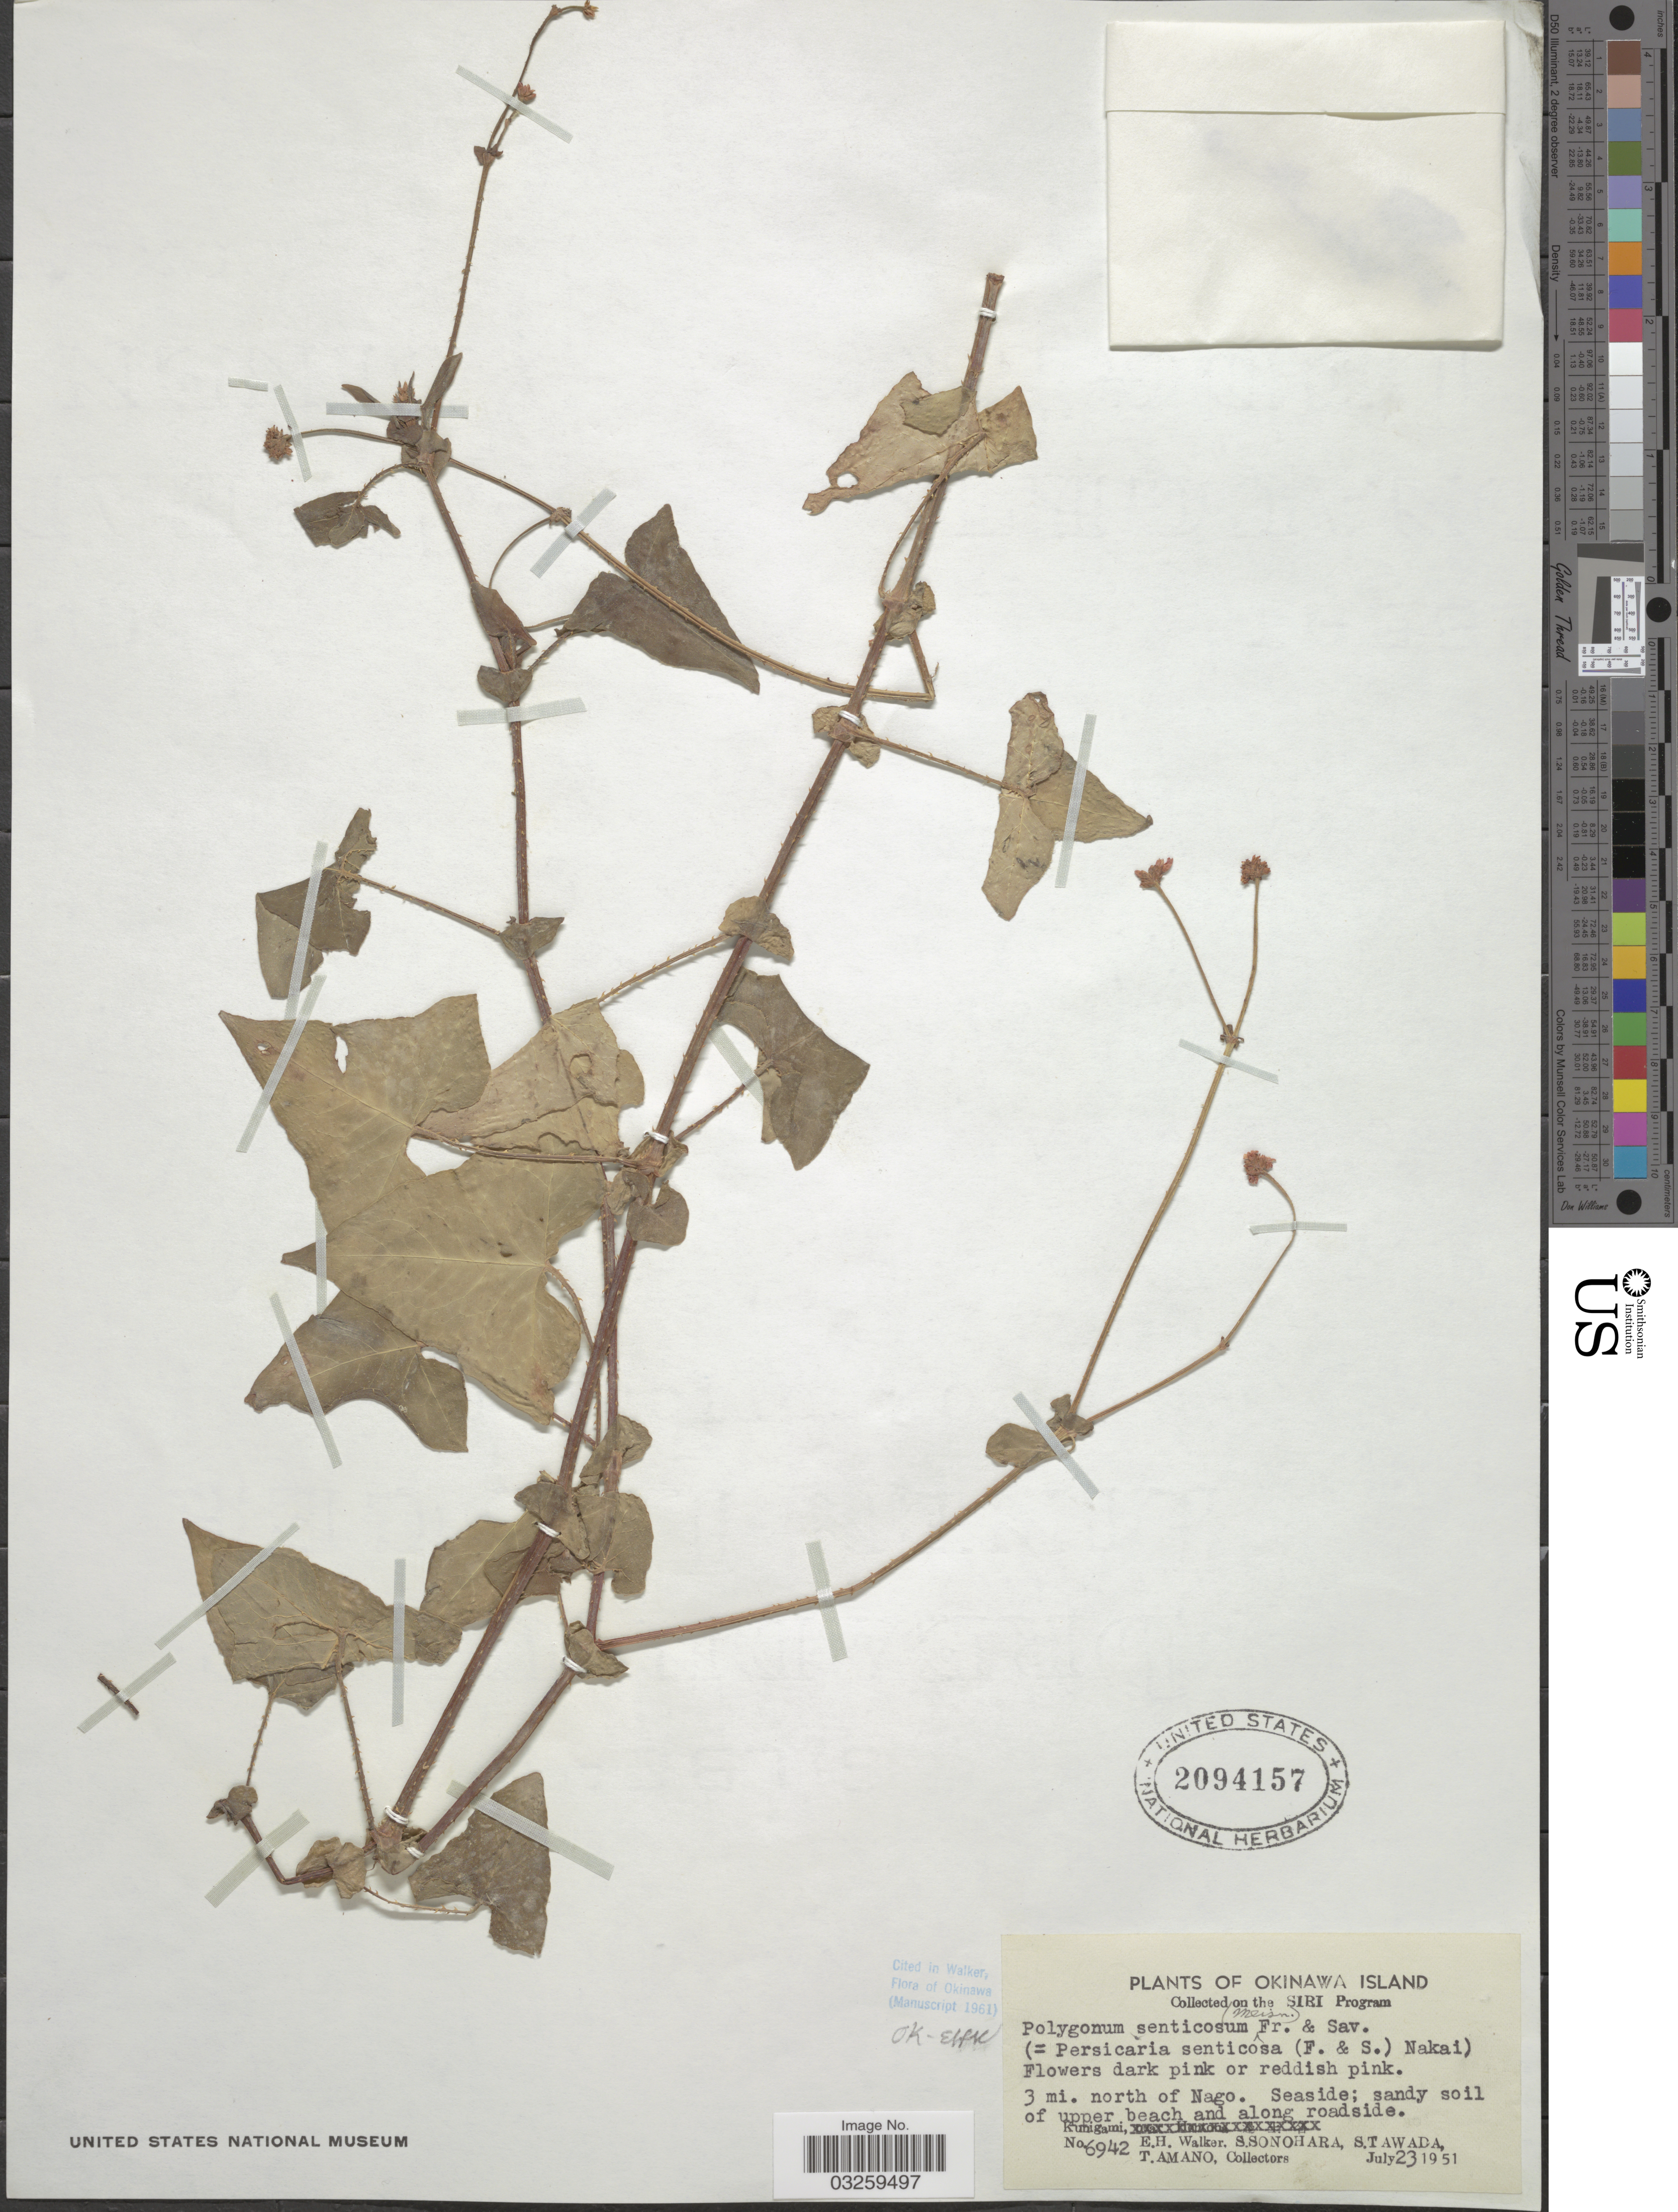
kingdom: Plantae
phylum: Tracheophyta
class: Magnoliopsida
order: Caryophyllales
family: Polygonaceae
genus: Persicaria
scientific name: Persicaria sp.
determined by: Atha, D. E.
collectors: E. H. Walker, S. Sonohara, S. Tawada & T. Amano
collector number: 6942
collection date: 1951-07-23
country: Japan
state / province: Okinawa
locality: Okinawa Island, 3 mi. north of Nago. Seaside; sandy soil of upper beach and along roadside.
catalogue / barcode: US 2094157